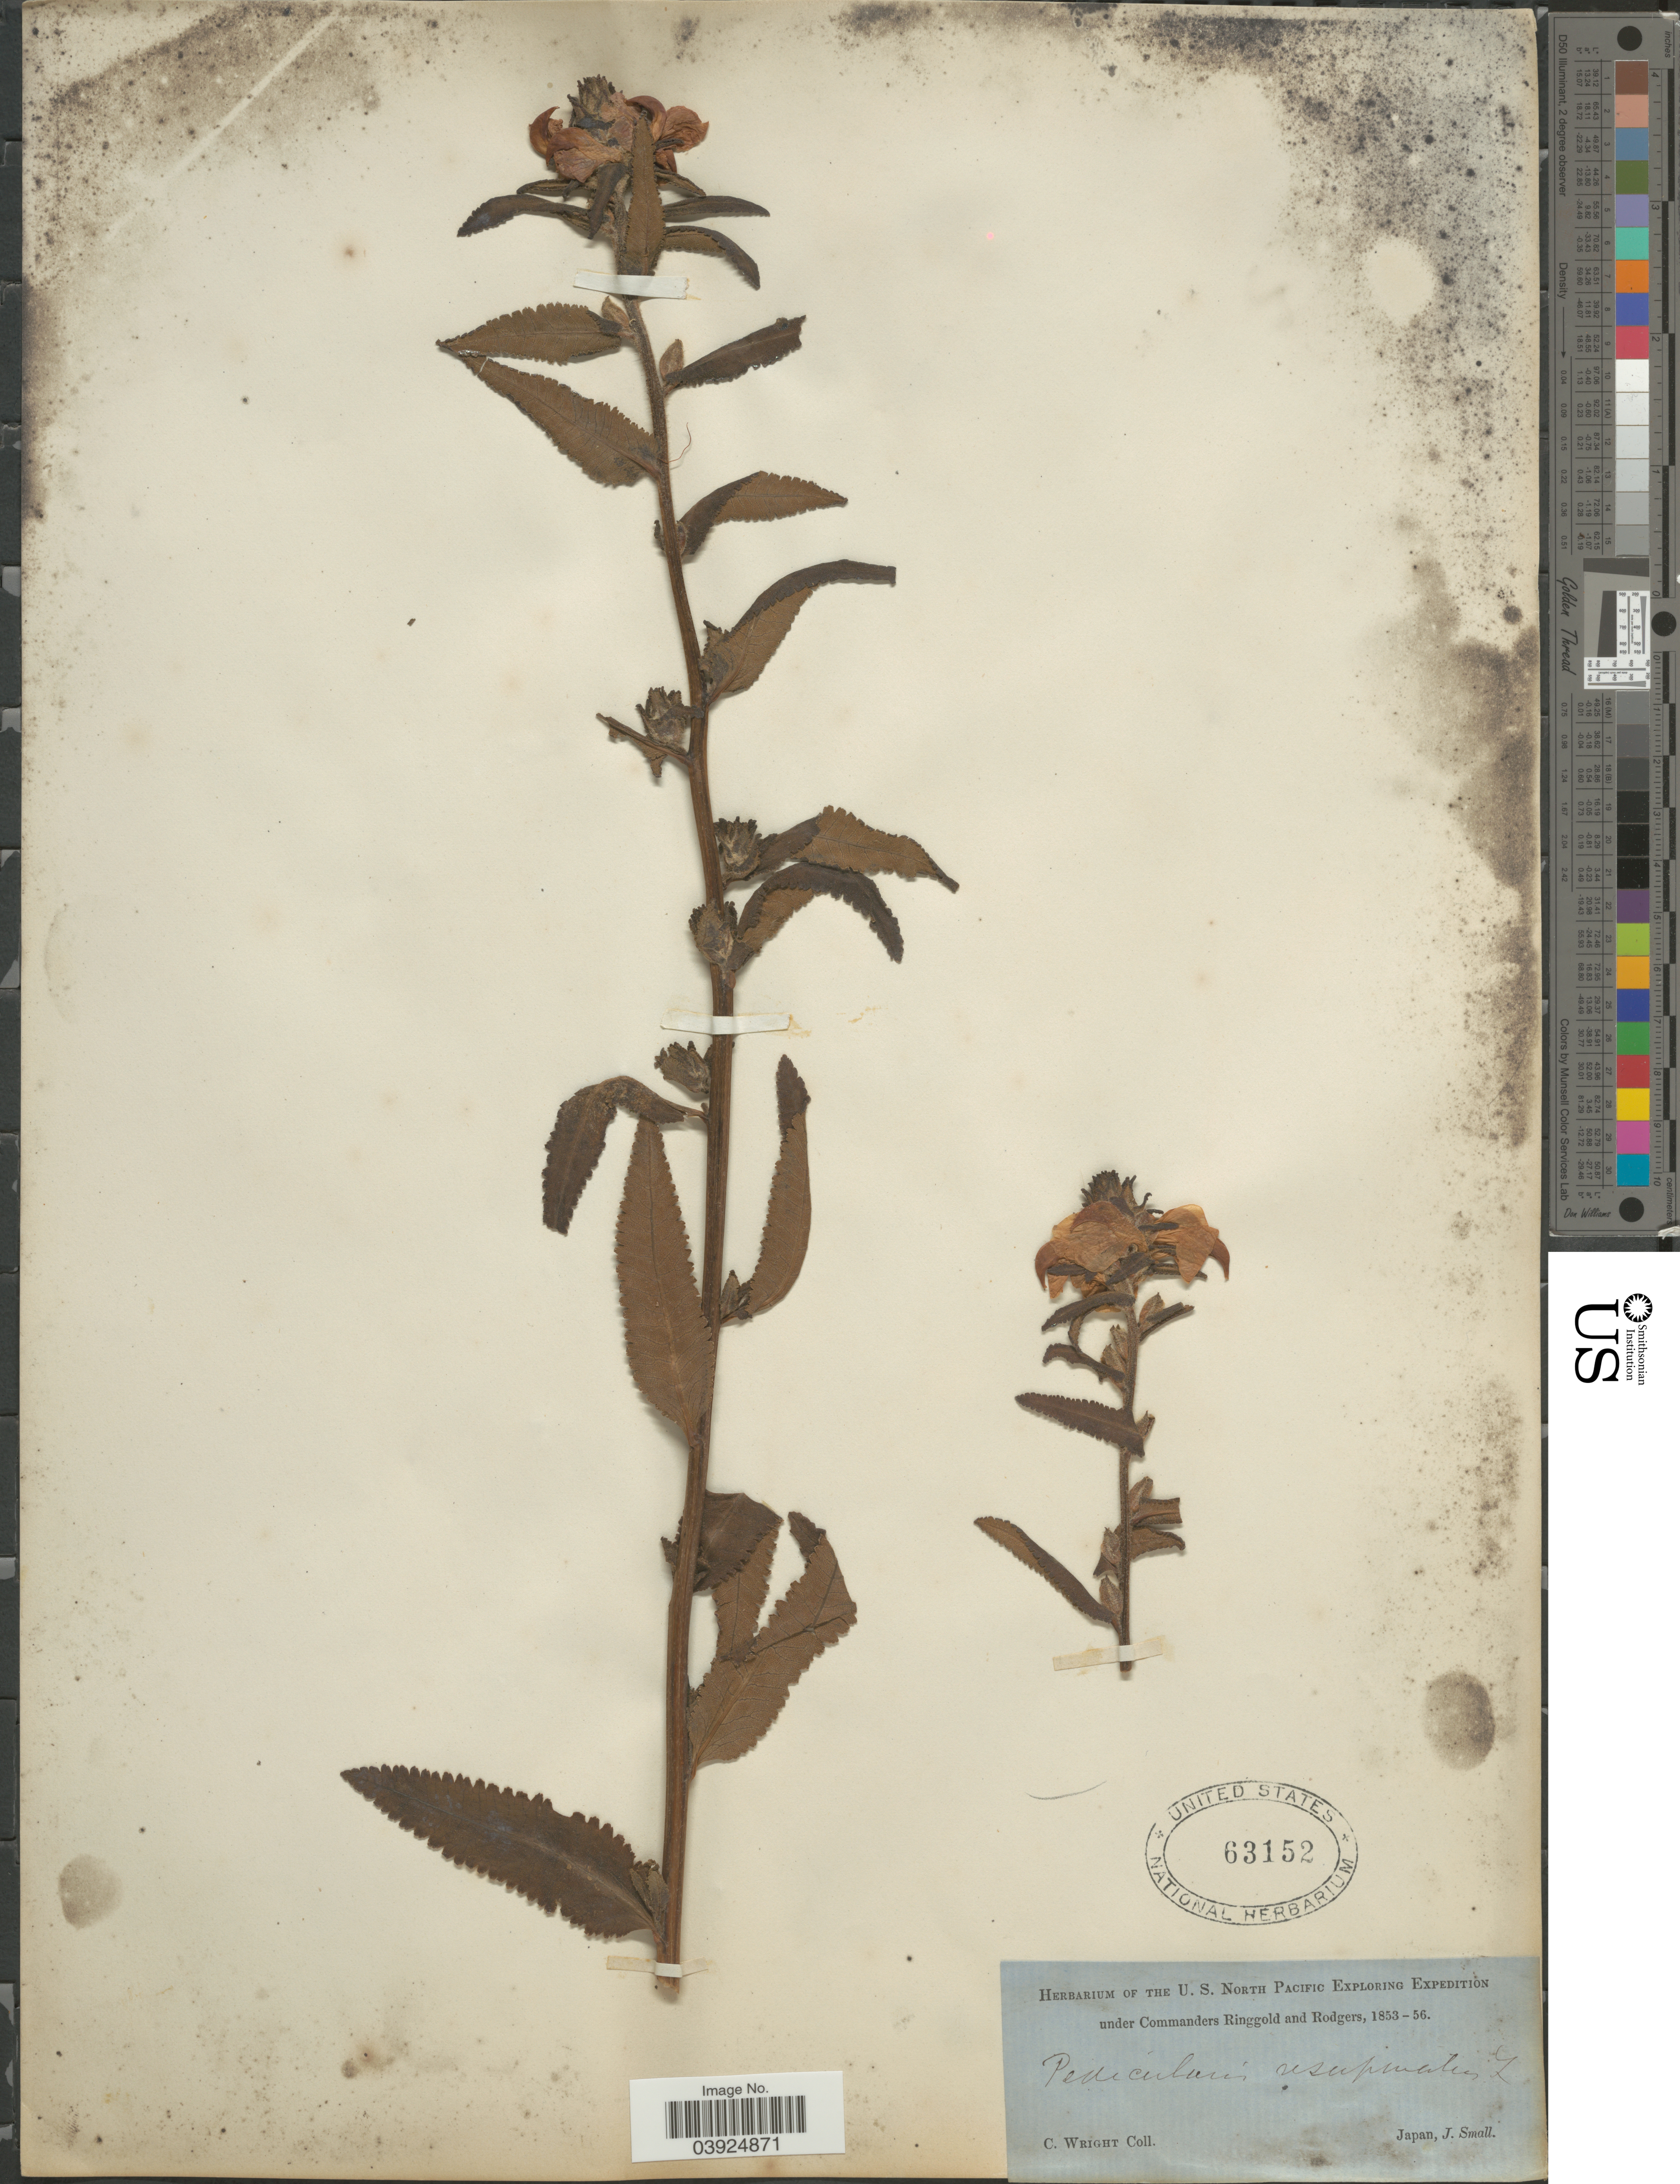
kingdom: Plantae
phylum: Tracheophyta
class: Magnoliopsida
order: Lamiales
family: Orobanchaceae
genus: Pedicularis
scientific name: Pedicularis resupinata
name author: L.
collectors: C. Wright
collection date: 1853/1856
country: Japan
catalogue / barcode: US 63152